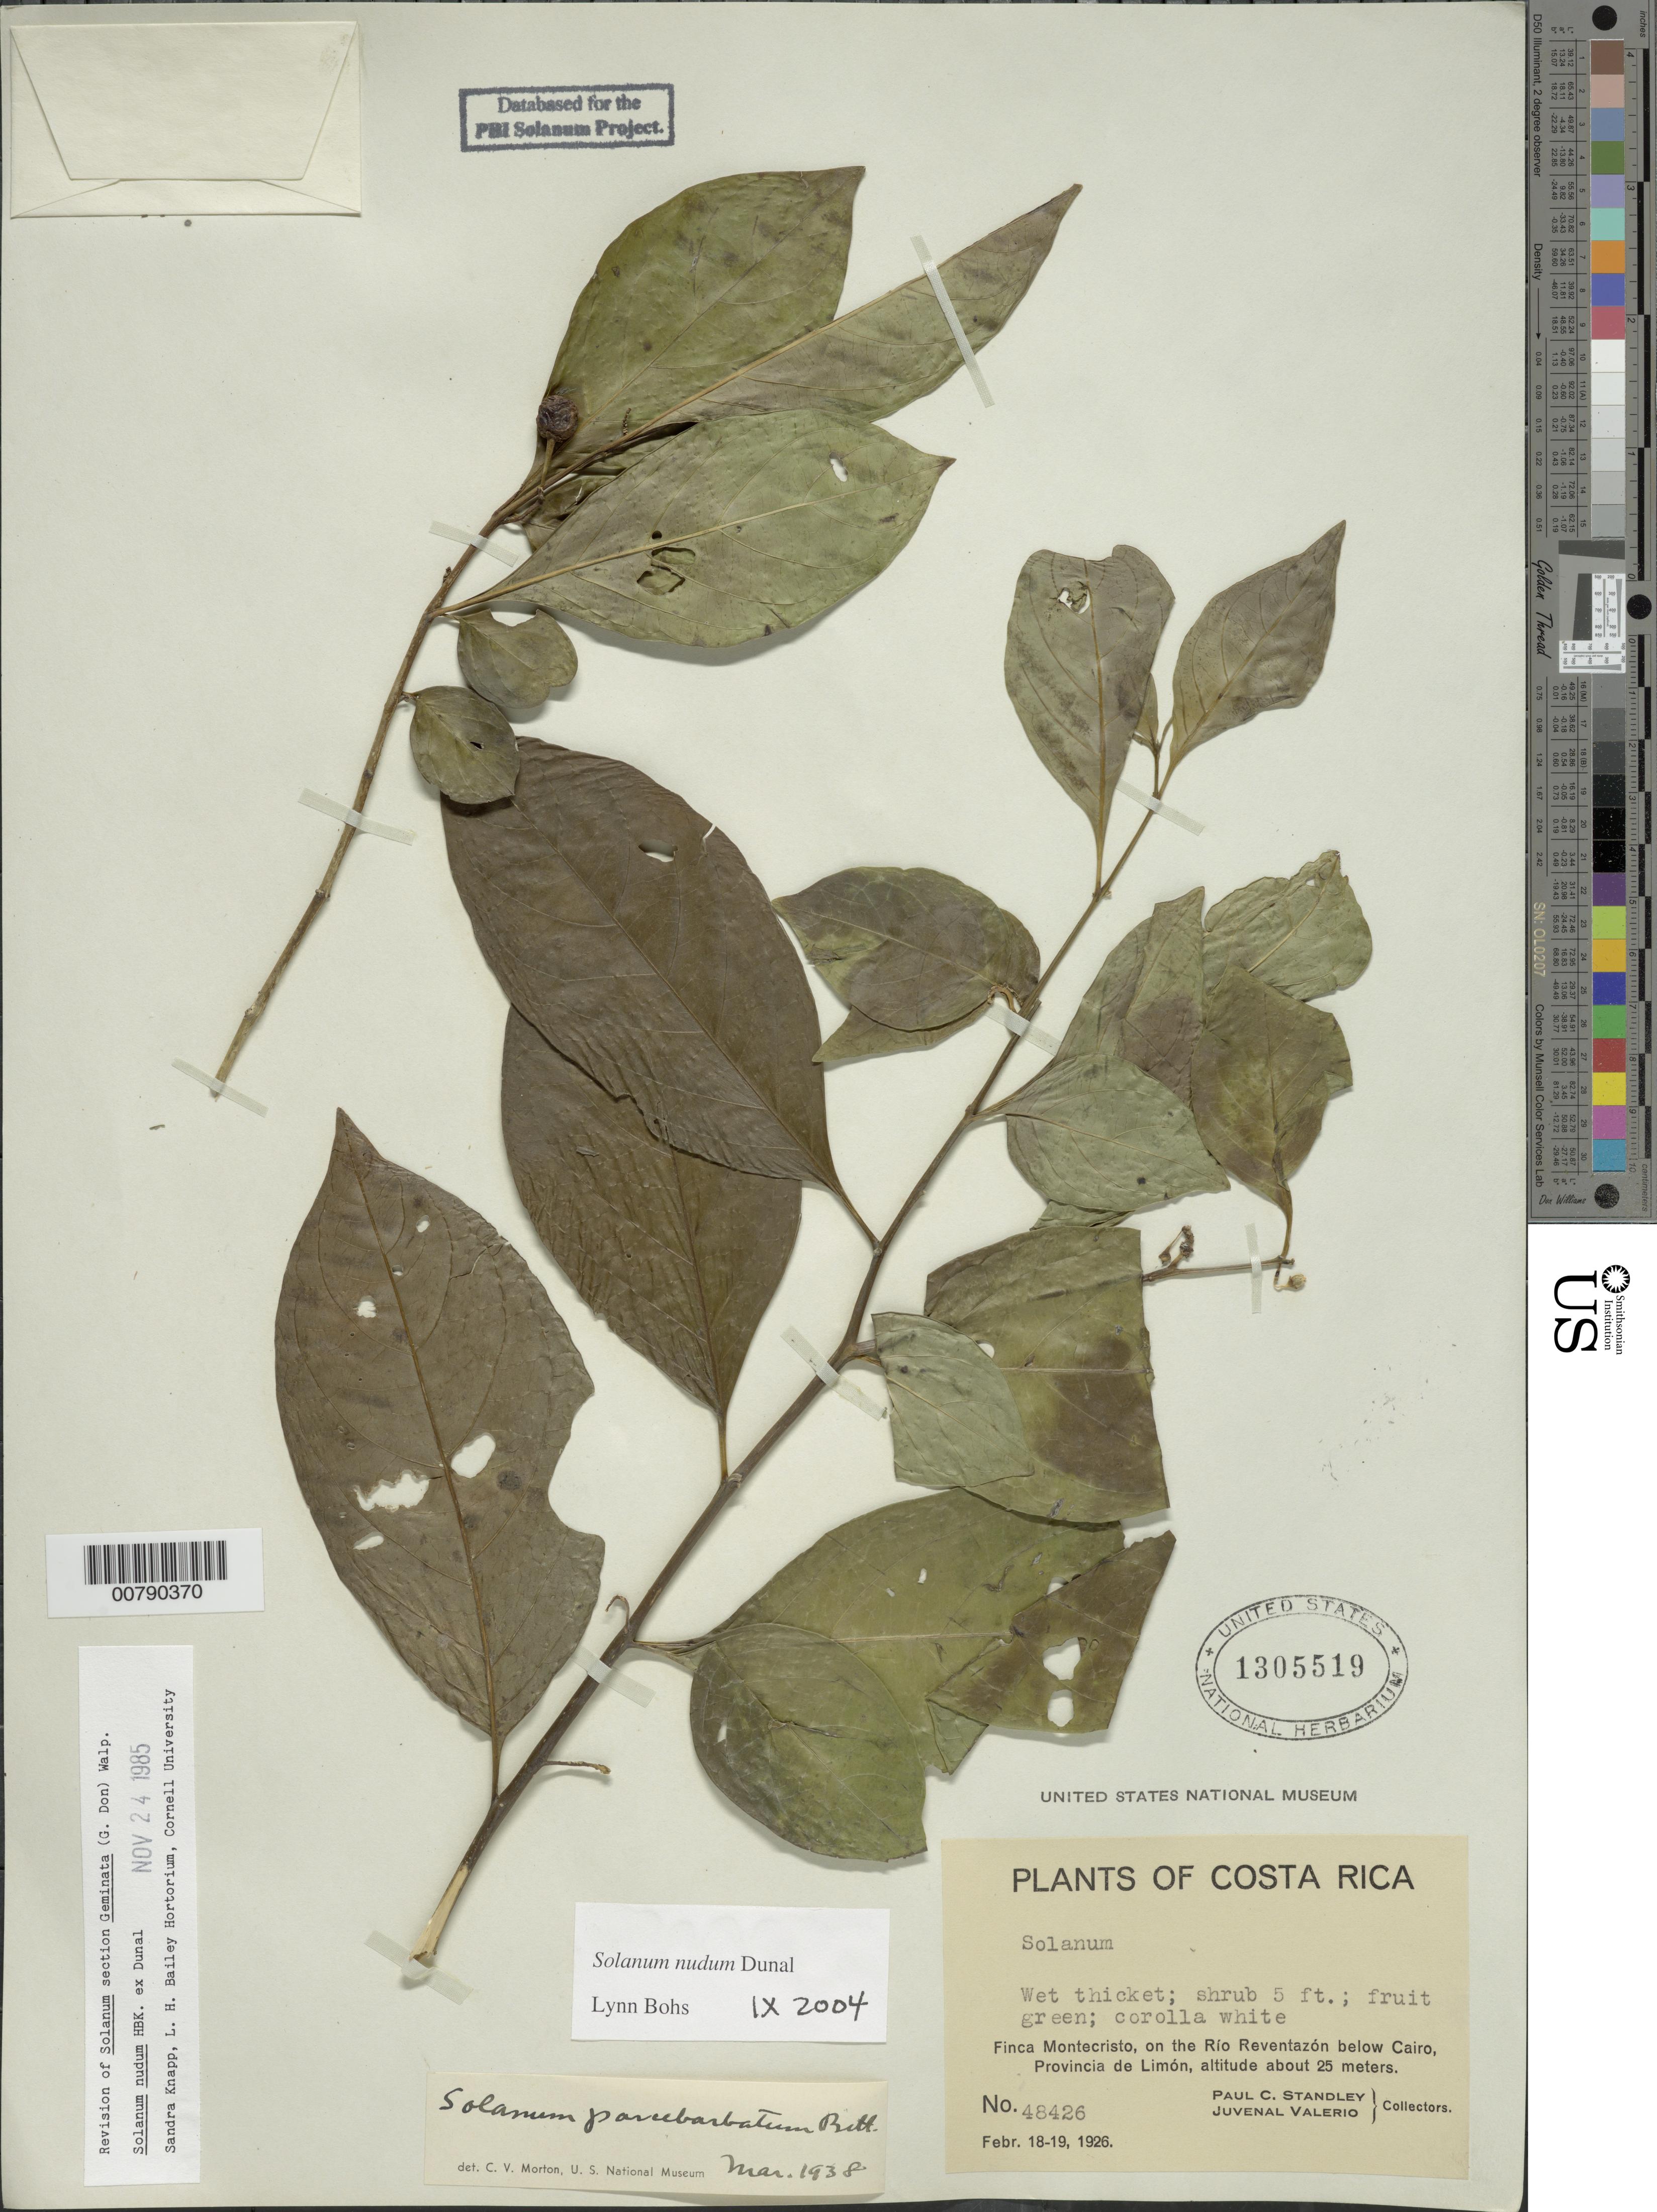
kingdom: Plantae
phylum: Tracheophyta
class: Magnoliopsida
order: Solanales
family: Solanaceae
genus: Solanum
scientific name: Solanum nudum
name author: Dunal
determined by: Bohs, L. A.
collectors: P. C. Standley & J. Valerio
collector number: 48426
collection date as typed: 18 Feb 1926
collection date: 1926-02-18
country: Costa Rica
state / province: Limón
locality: Finca Montecristo, on the Río Reventazón below Cairo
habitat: Wet thicket;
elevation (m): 25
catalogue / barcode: US 1305519